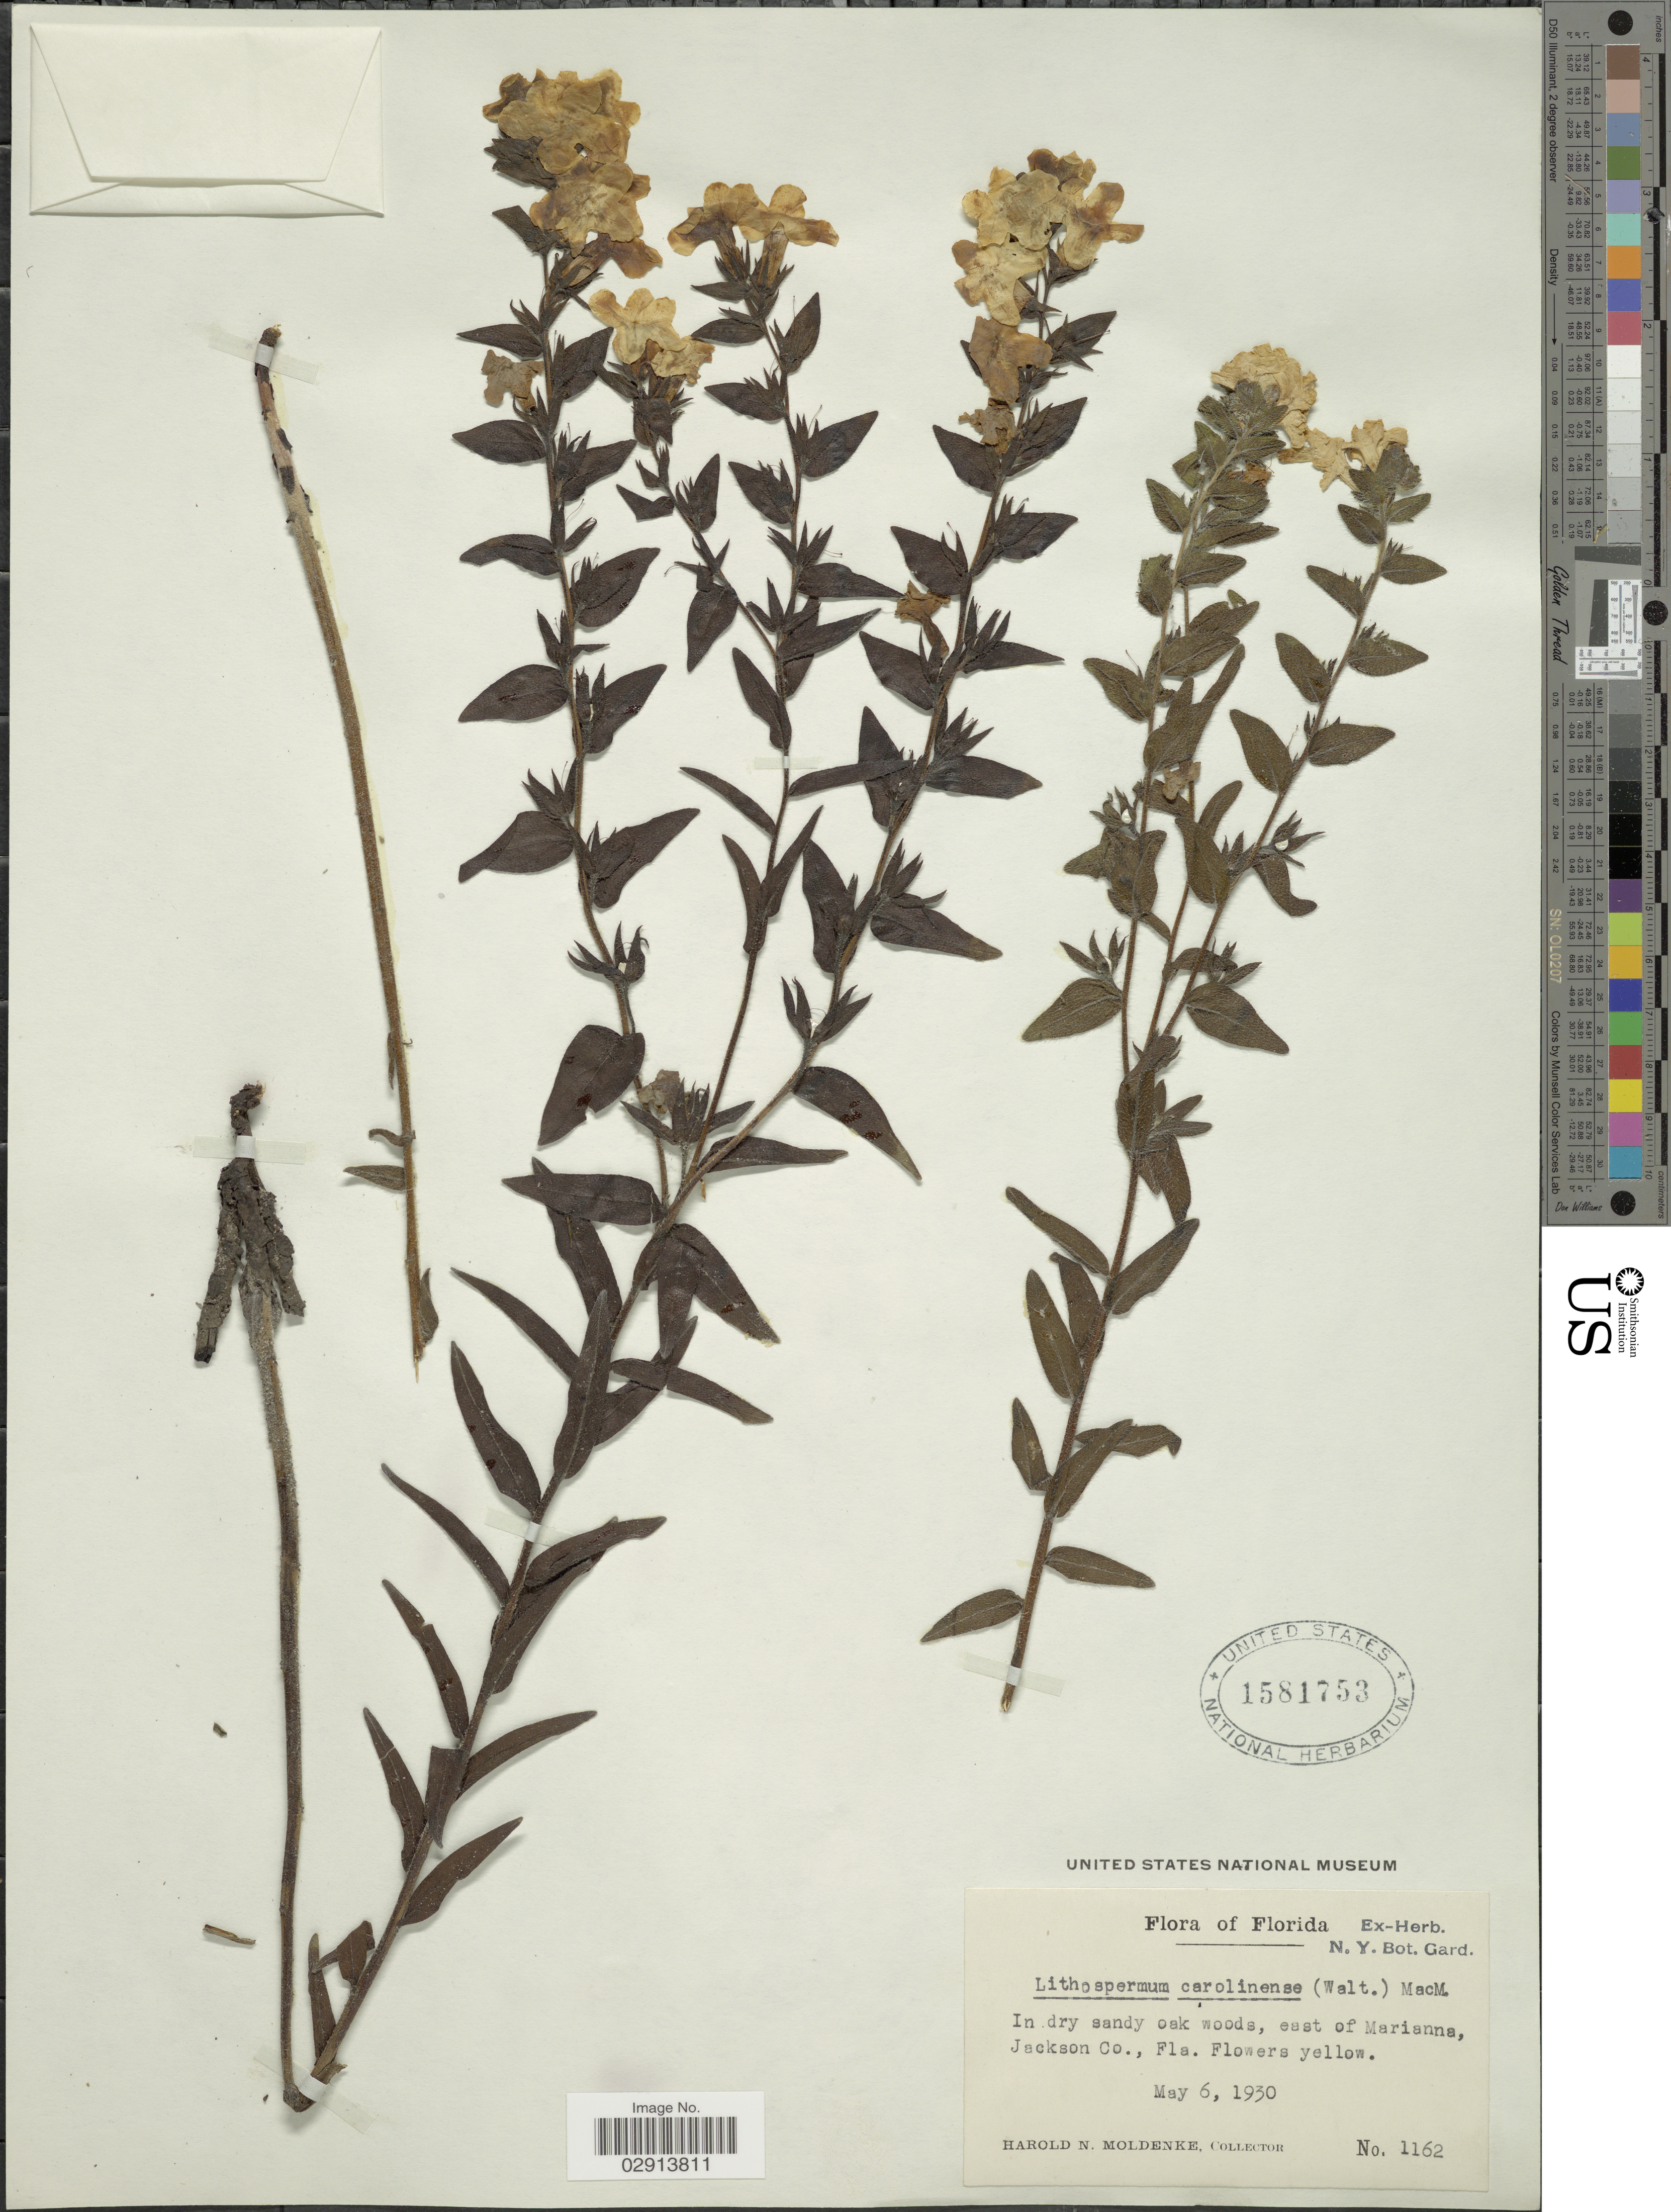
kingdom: Plantae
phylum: Tracheophyta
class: Magnoliopsida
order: Boraginales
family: Boraginaceae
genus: Lithospermum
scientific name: Lithospermum caroliniense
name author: (J.F. Gmel.) MacMill.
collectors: H. N. Moldenke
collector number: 1162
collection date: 1930-05-06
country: United States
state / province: Florida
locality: In dry sandy oak woods, east of Marianna, Jackson Co., Fla.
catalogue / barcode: US 1581753